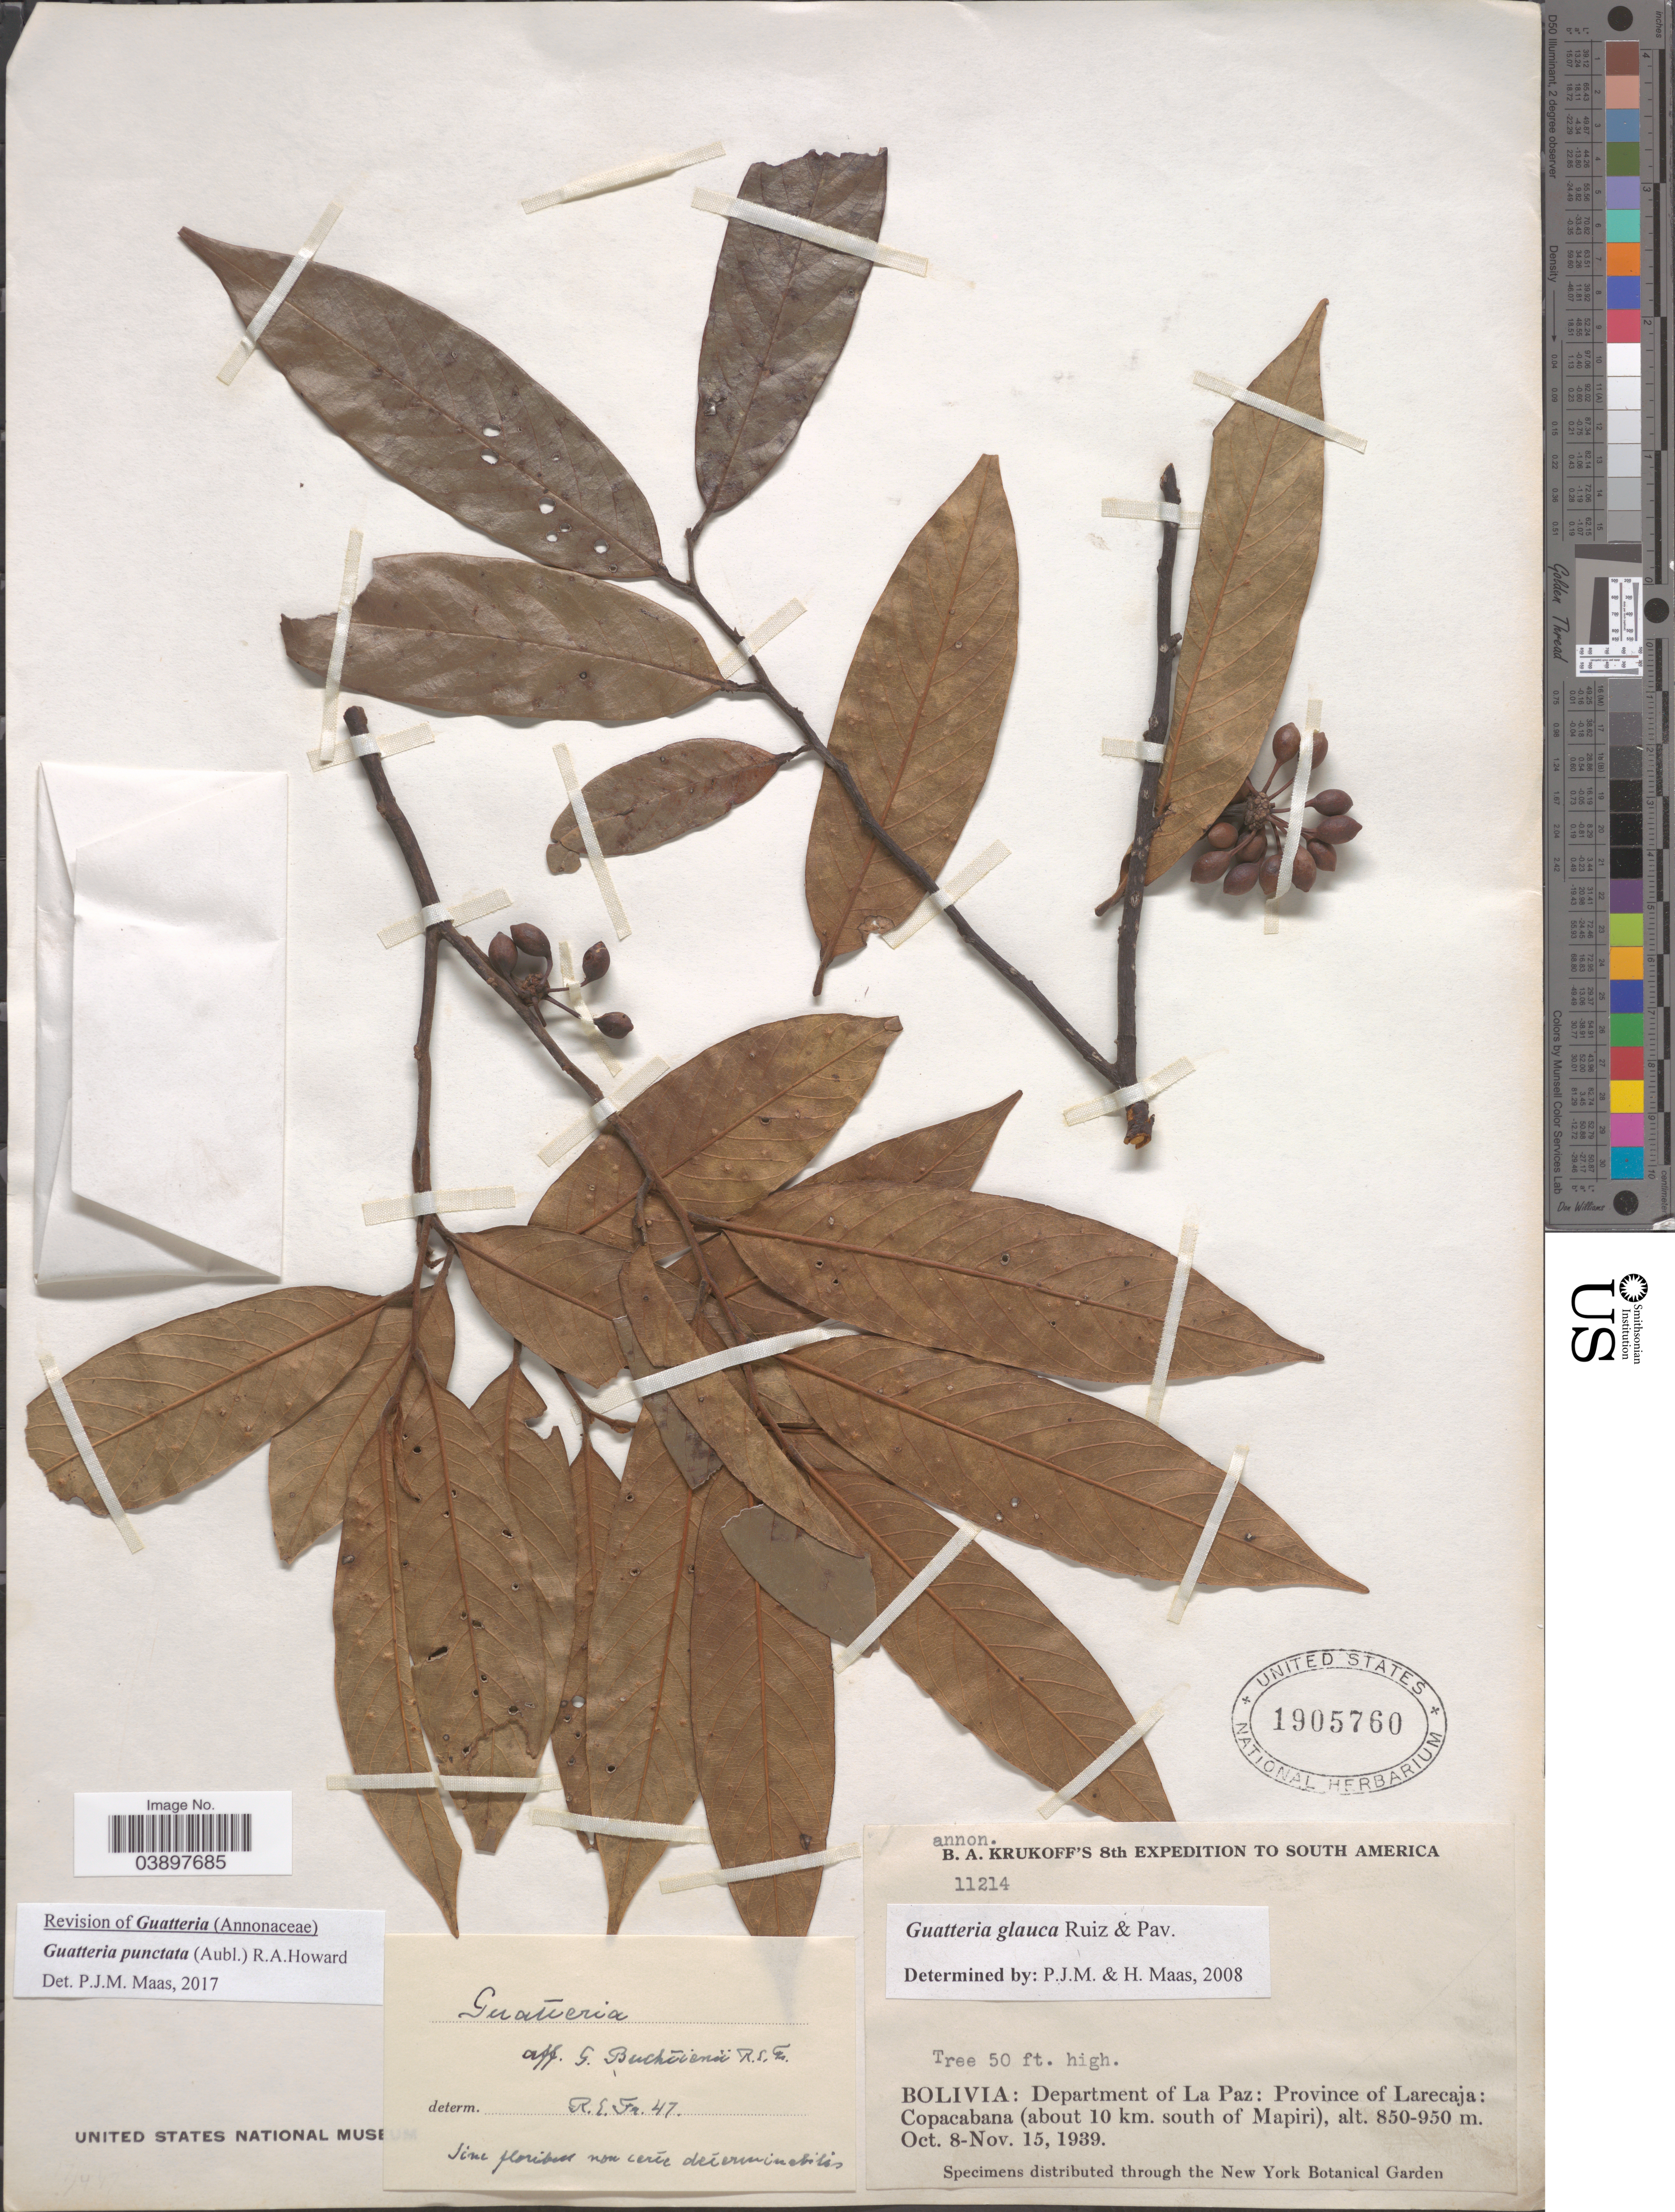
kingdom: Plantae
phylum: Tracheophyta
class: Magnoliopsida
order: Magnoliales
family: Annonaceae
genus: Guatteria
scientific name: Guatteria punctata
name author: (Aubl.) R.A. Howard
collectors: B. A. Krukoff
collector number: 11214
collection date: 1939-10-08/1939-11-15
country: Bolivia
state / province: La Paz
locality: Department of La Paz: Province of Larecaja: Copacabana (about 10 km. south of Mapiri).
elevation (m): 850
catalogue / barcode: US 1905760